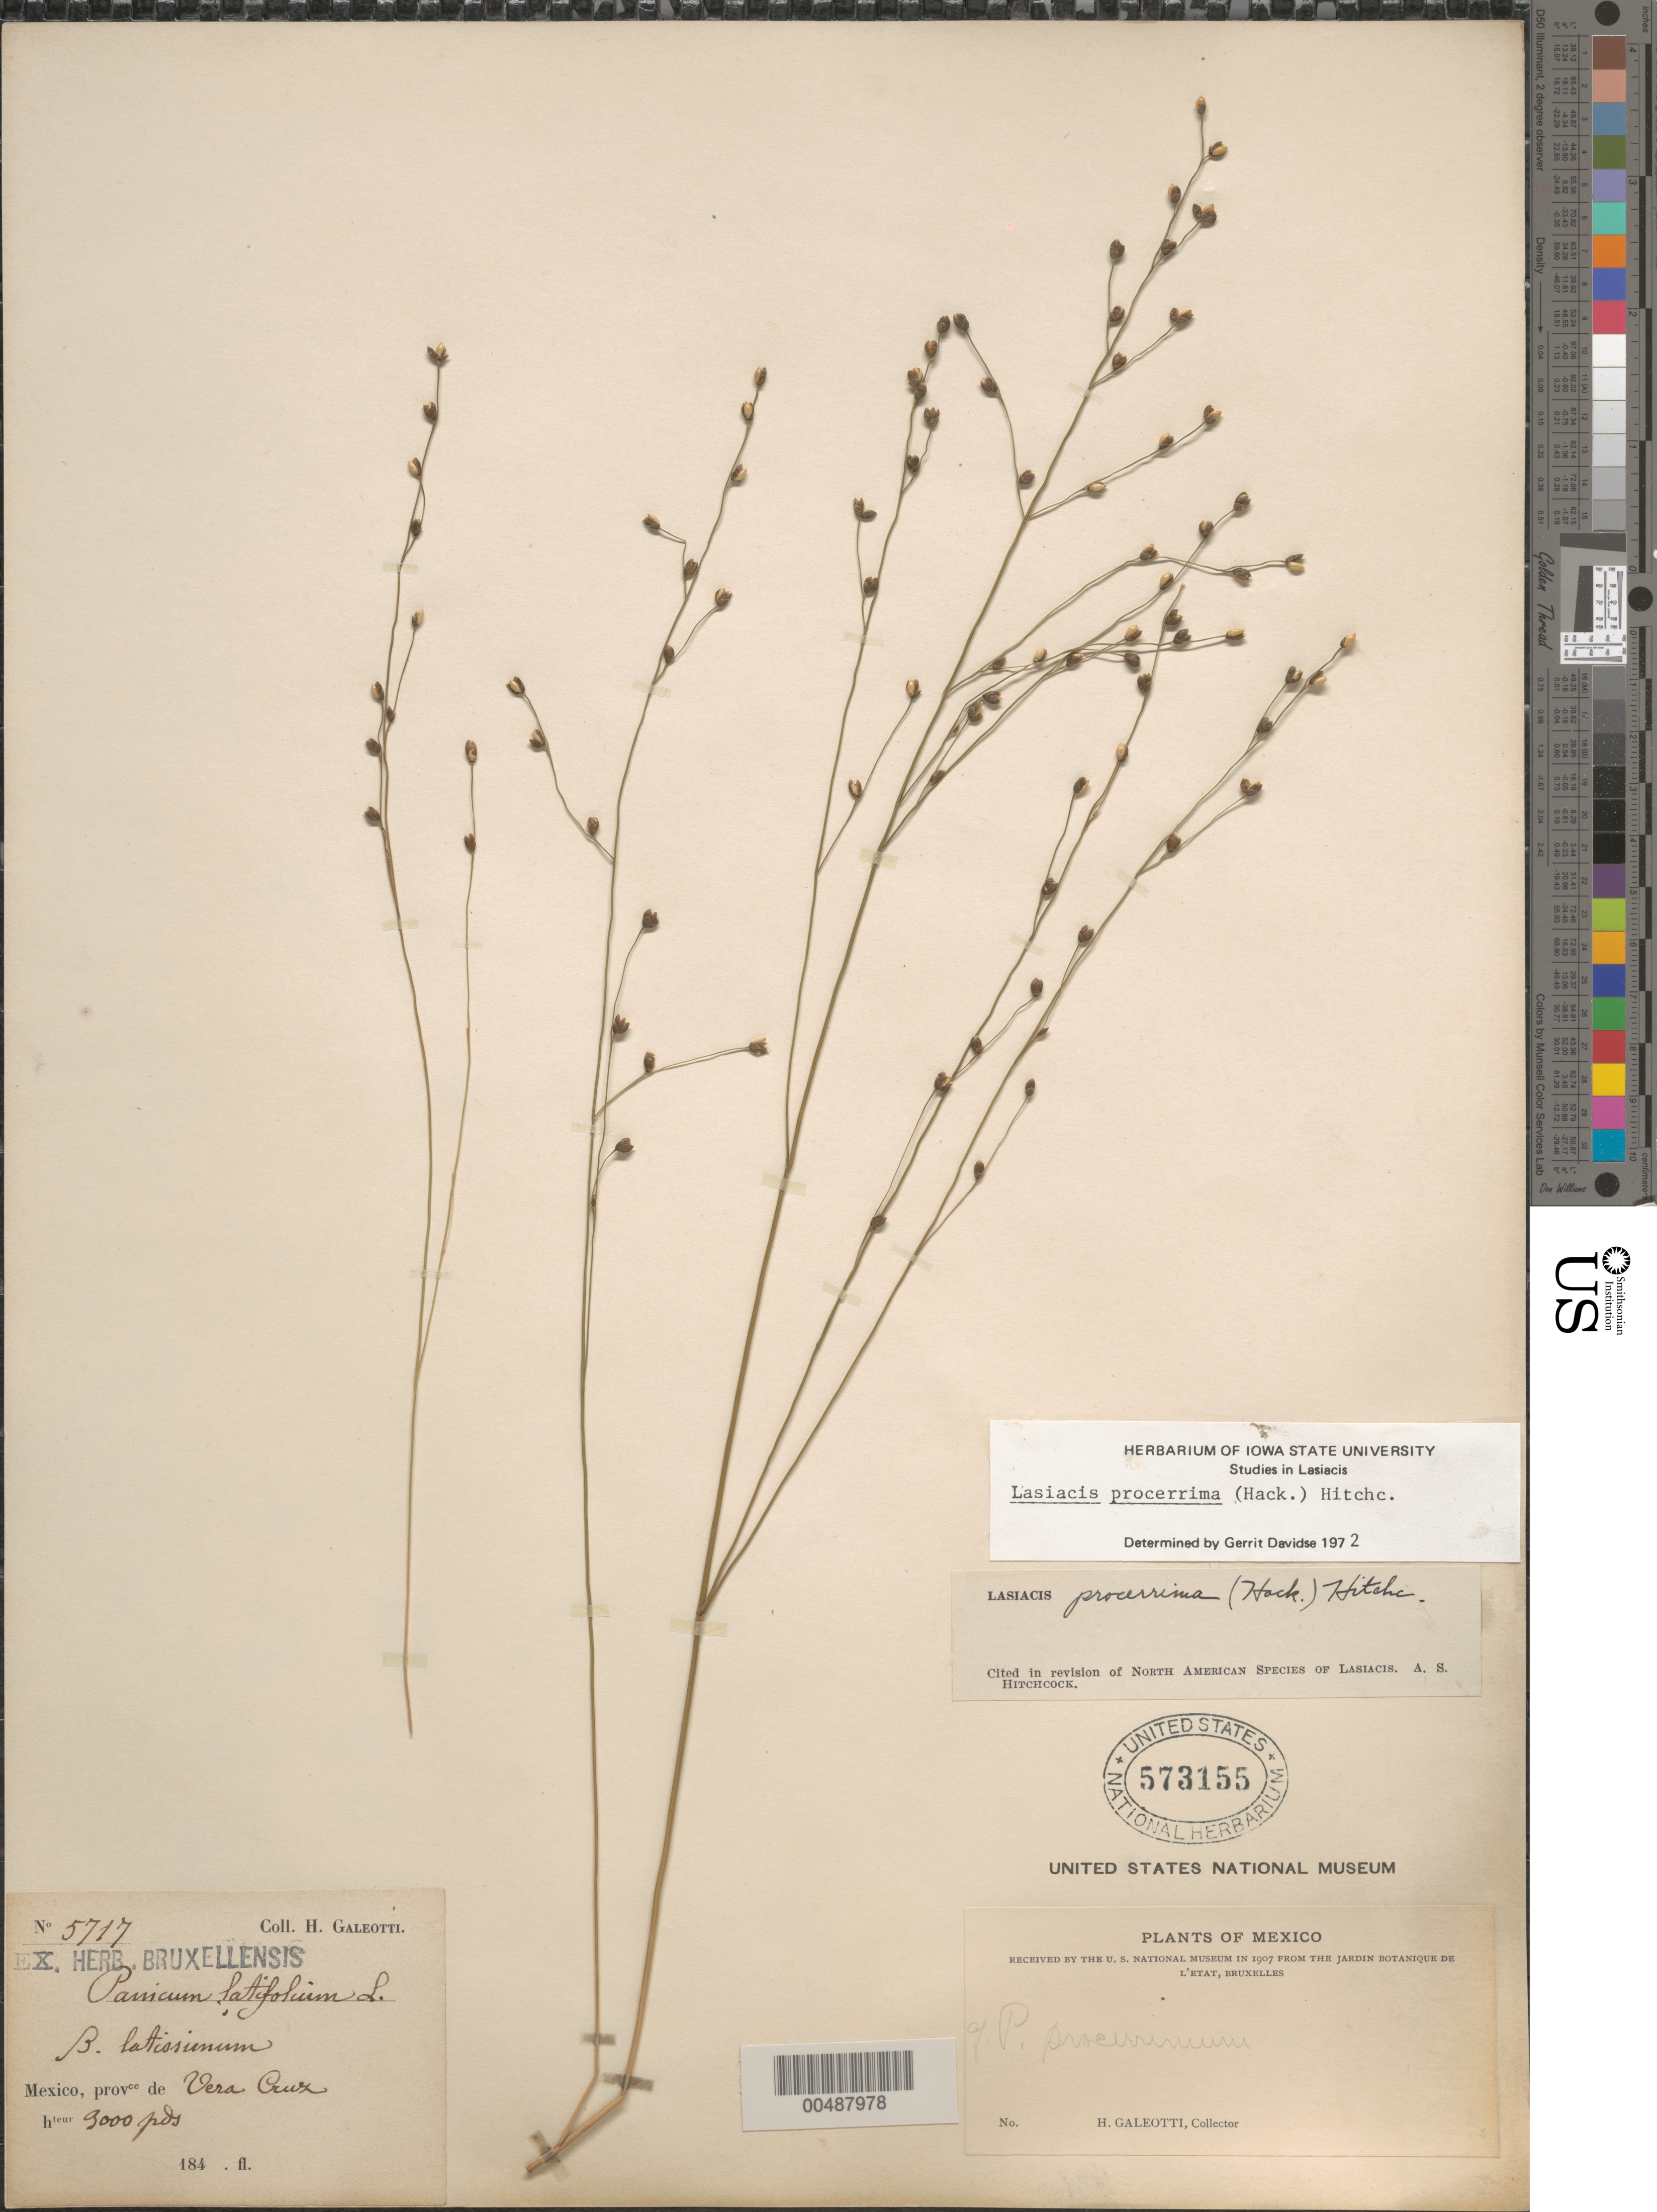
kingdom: Plantae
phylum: Tracheophyta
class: Liliopsida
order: Poales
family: Poaceae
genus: Lasiacis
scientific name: Lasiacis procerrima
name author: (Hack.) Hitchc.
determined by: Davidse, Gerrit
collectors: H. G. Galeotti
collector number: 5717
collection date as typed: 184?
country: Mexico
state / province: Veracruz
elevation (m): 914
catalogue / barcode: US 573155